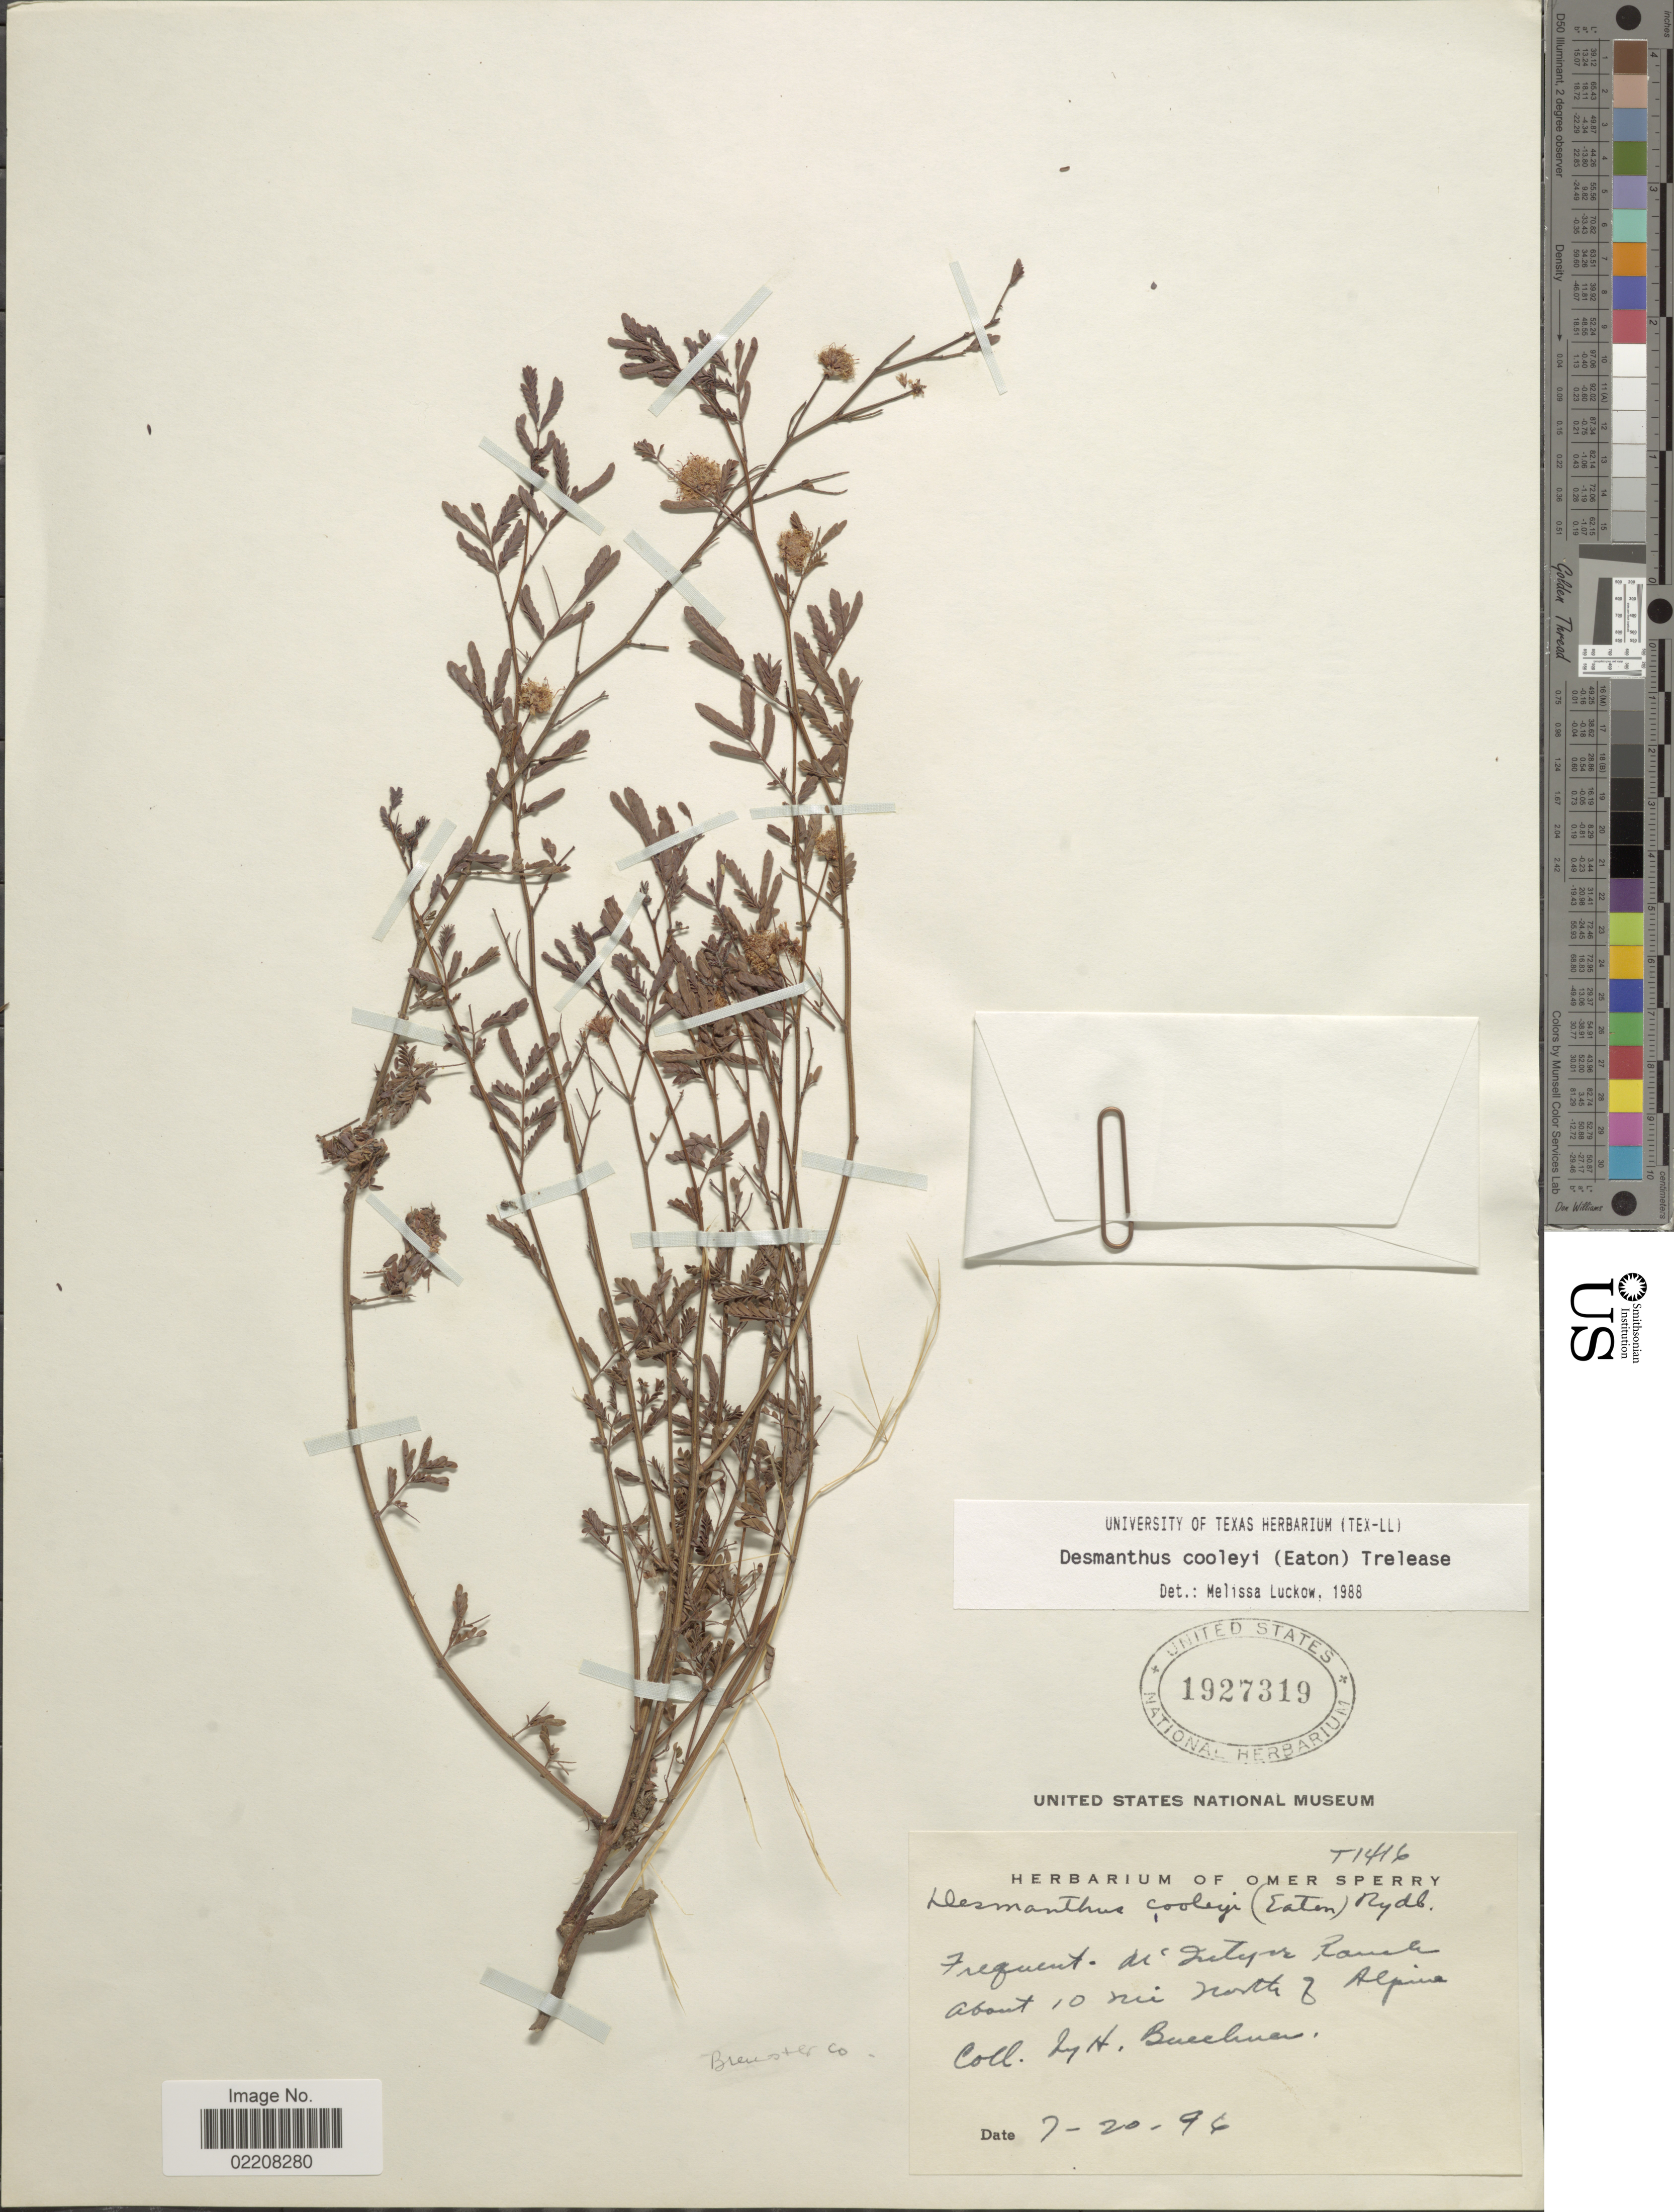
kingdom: Plantae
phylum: Tracheophyta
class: Magnoliopsida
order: Fabales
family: Fabaceae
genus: Desmanthus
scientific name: Desmanthus cooleyi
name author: (Eaton) Trel.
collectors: H. Buechner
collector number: T1416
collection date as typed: Transcribed d/m/y: 20/7/46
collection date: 1946-07-20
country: United States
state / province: Texas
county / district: Brewster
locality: Frequent, McIntyre Ranch about 10 mi North of Alpine. Brewster Co.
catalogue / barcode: US 1927319